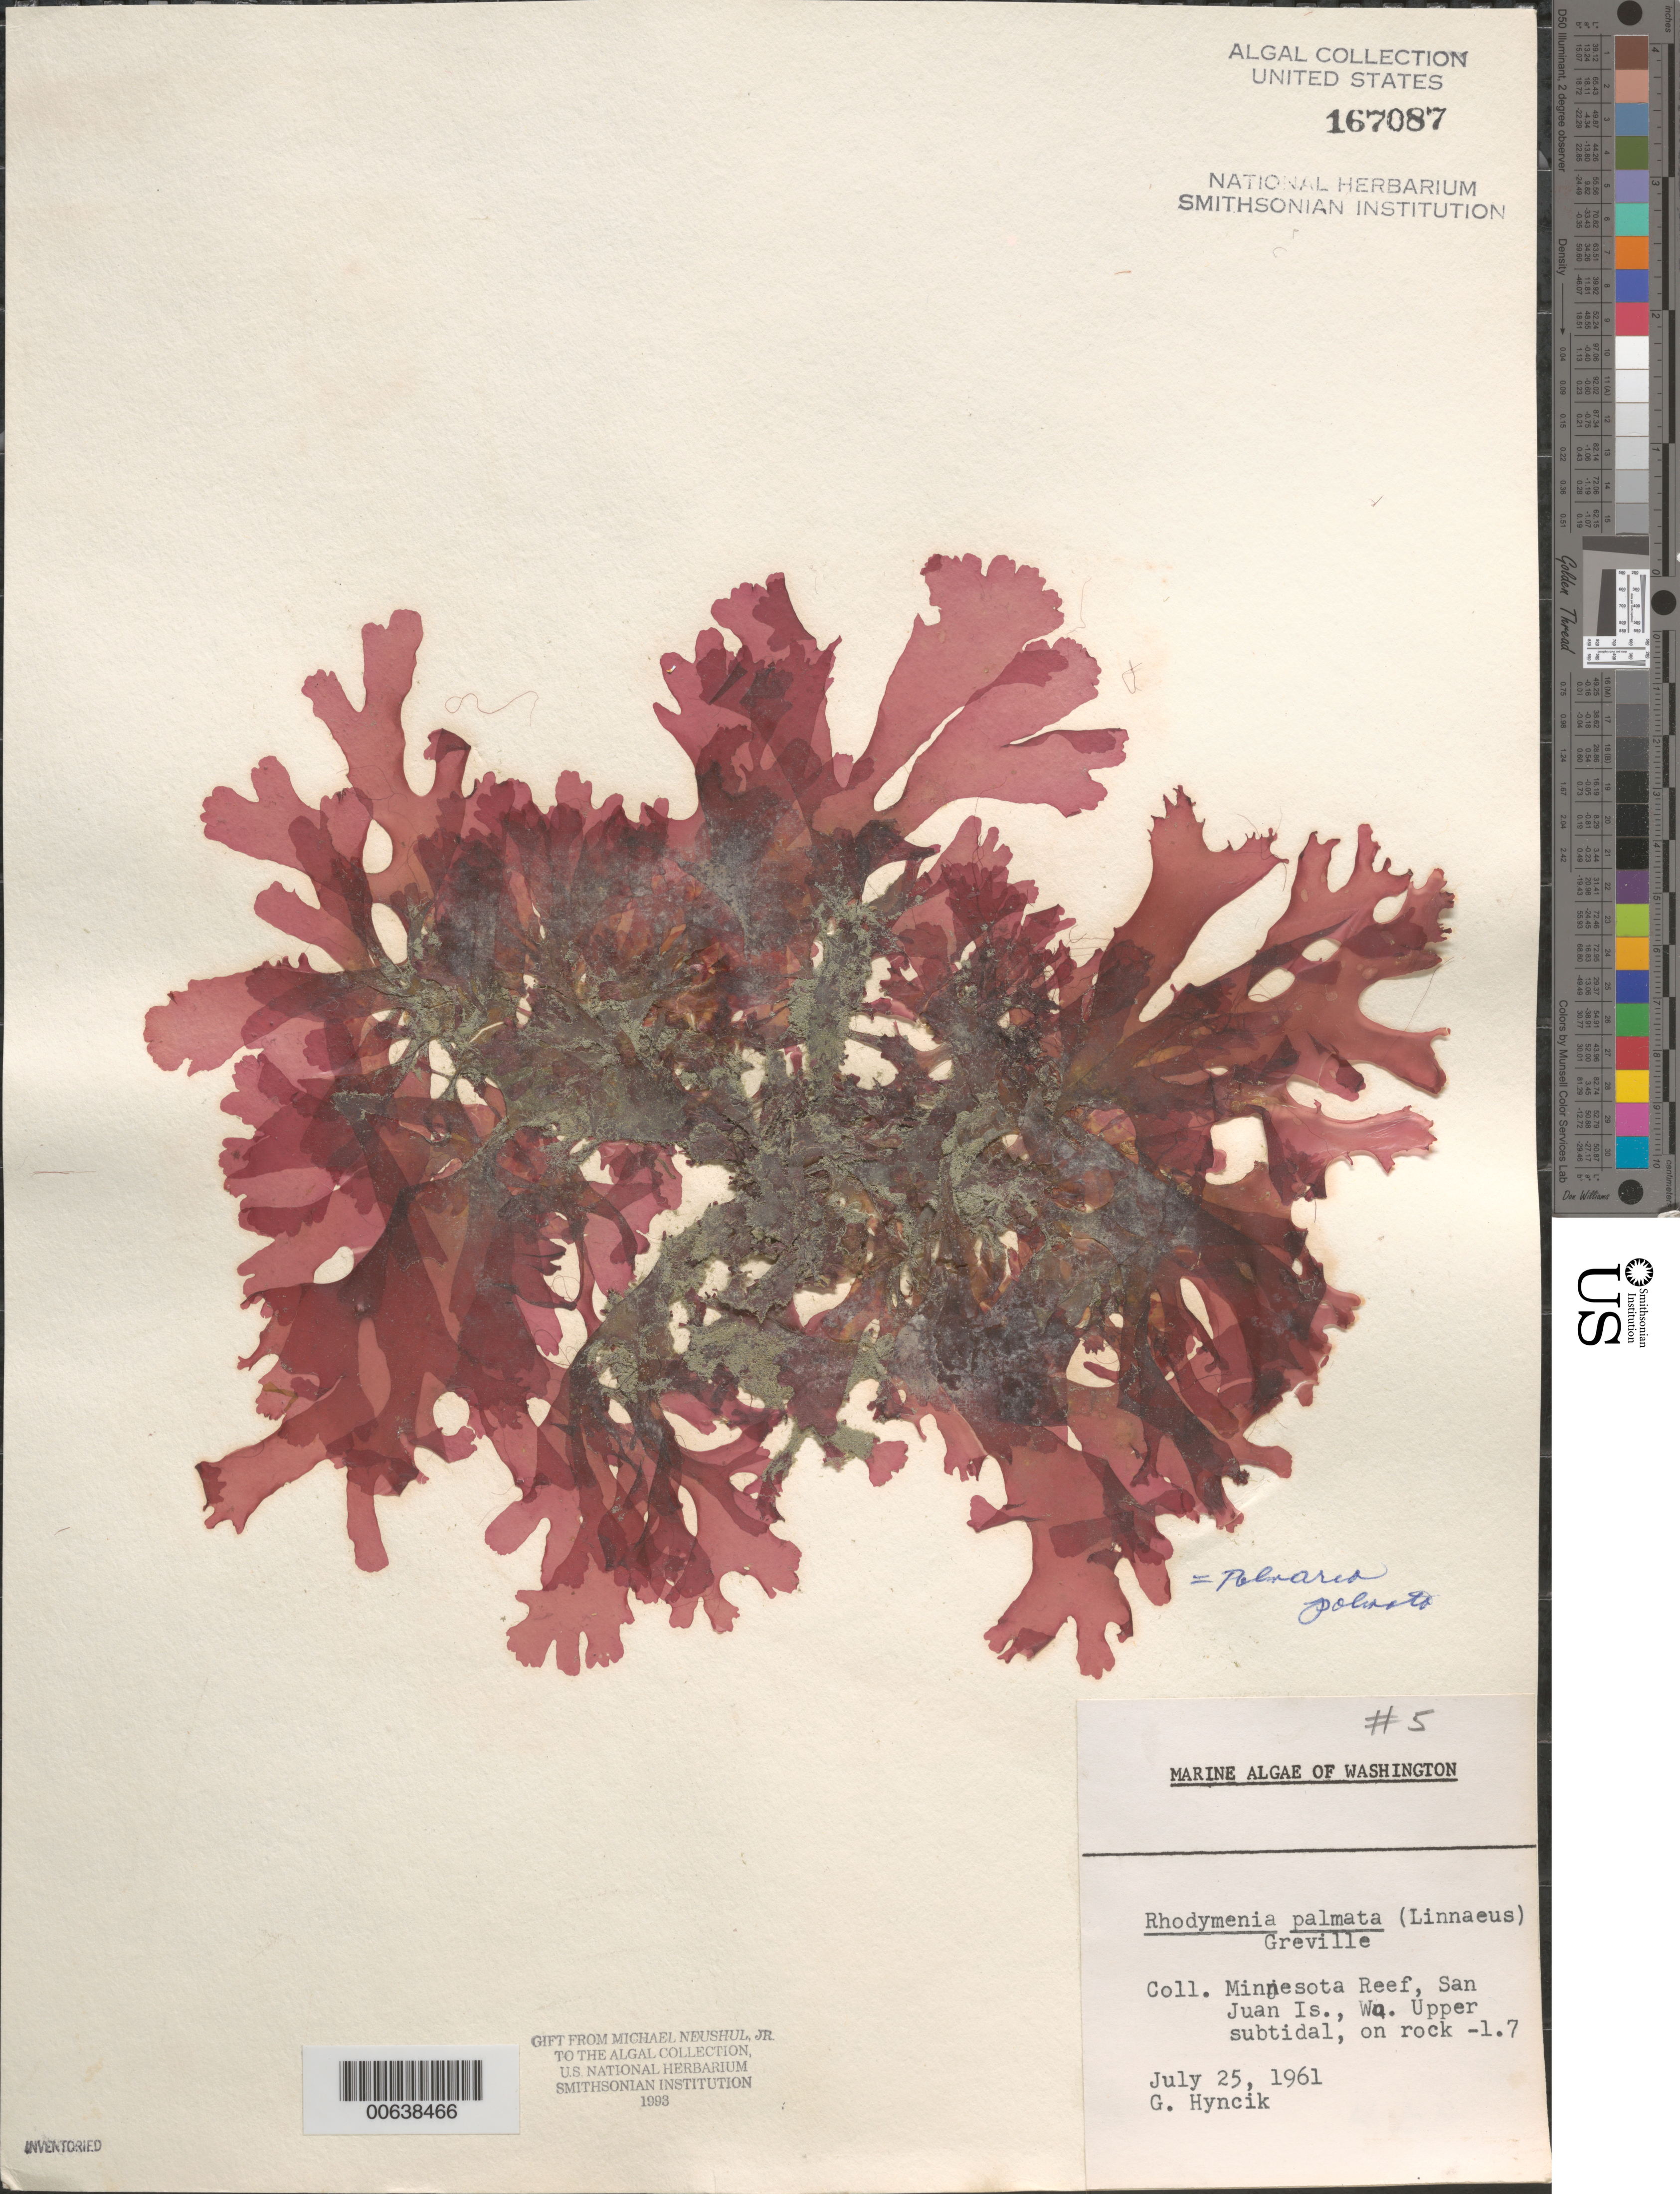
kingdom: Plantae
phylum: Rhodophyta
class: Florideophyceae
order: Palmariales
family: Palmariaceae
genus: Palmaria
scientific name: Palmaria palmata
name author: (L.) F. Weber & D. Mohr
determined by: Mathieson, A. C.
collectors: G. Hyncik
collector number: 5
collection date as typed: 25 Jul 1961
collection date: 1961-07-25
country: United States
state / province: Washington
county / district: San Juan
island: San Juan Island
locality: Minnesota Reef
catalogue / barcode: US 167087